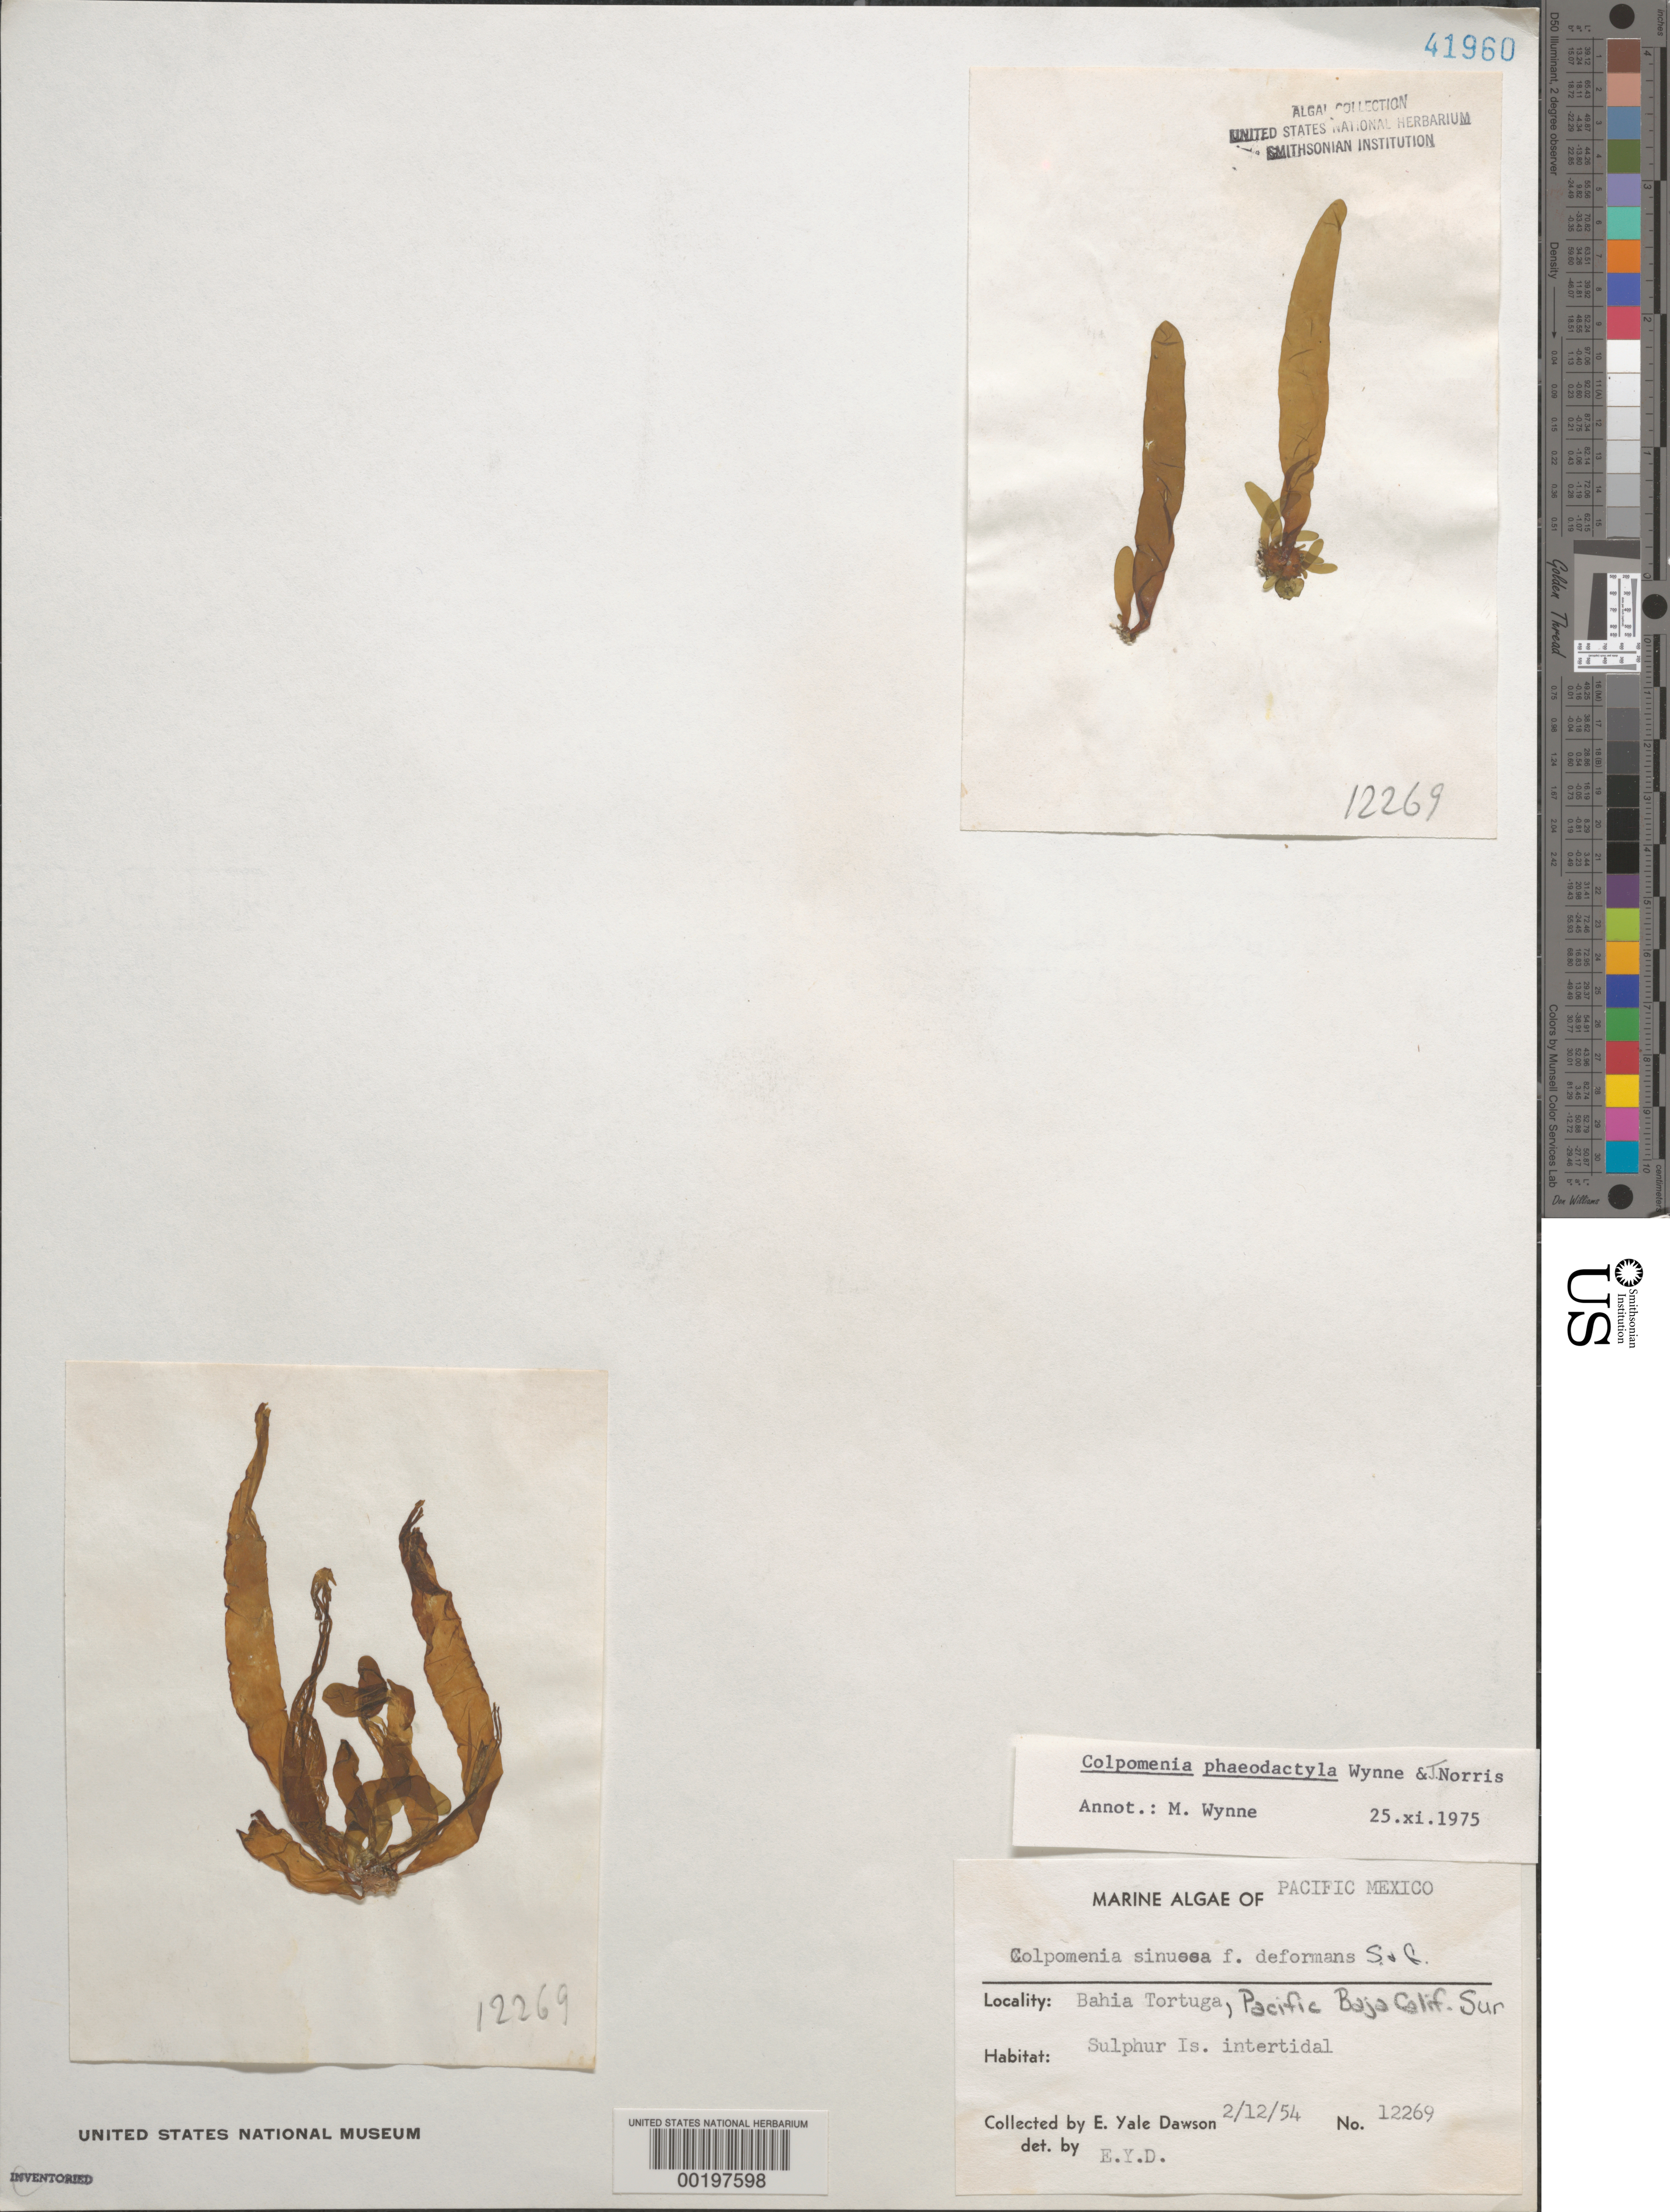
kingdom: Chromista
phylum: Ochrophyta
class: Phaeophyceae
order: Scytosiphonales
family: Scytosiphonaceae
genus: Dactylosiphon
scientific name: Dactylosiphon durvillei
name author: (Bory) Santiañez et al.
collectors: E. Y. Dawson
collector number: EYD 12269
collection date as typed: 12 Feb 1954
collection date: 1954-02-12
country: Mexico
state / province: Baja California Sur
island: Sulphur Island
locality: Bahia Tortuga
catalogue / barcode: US 41960